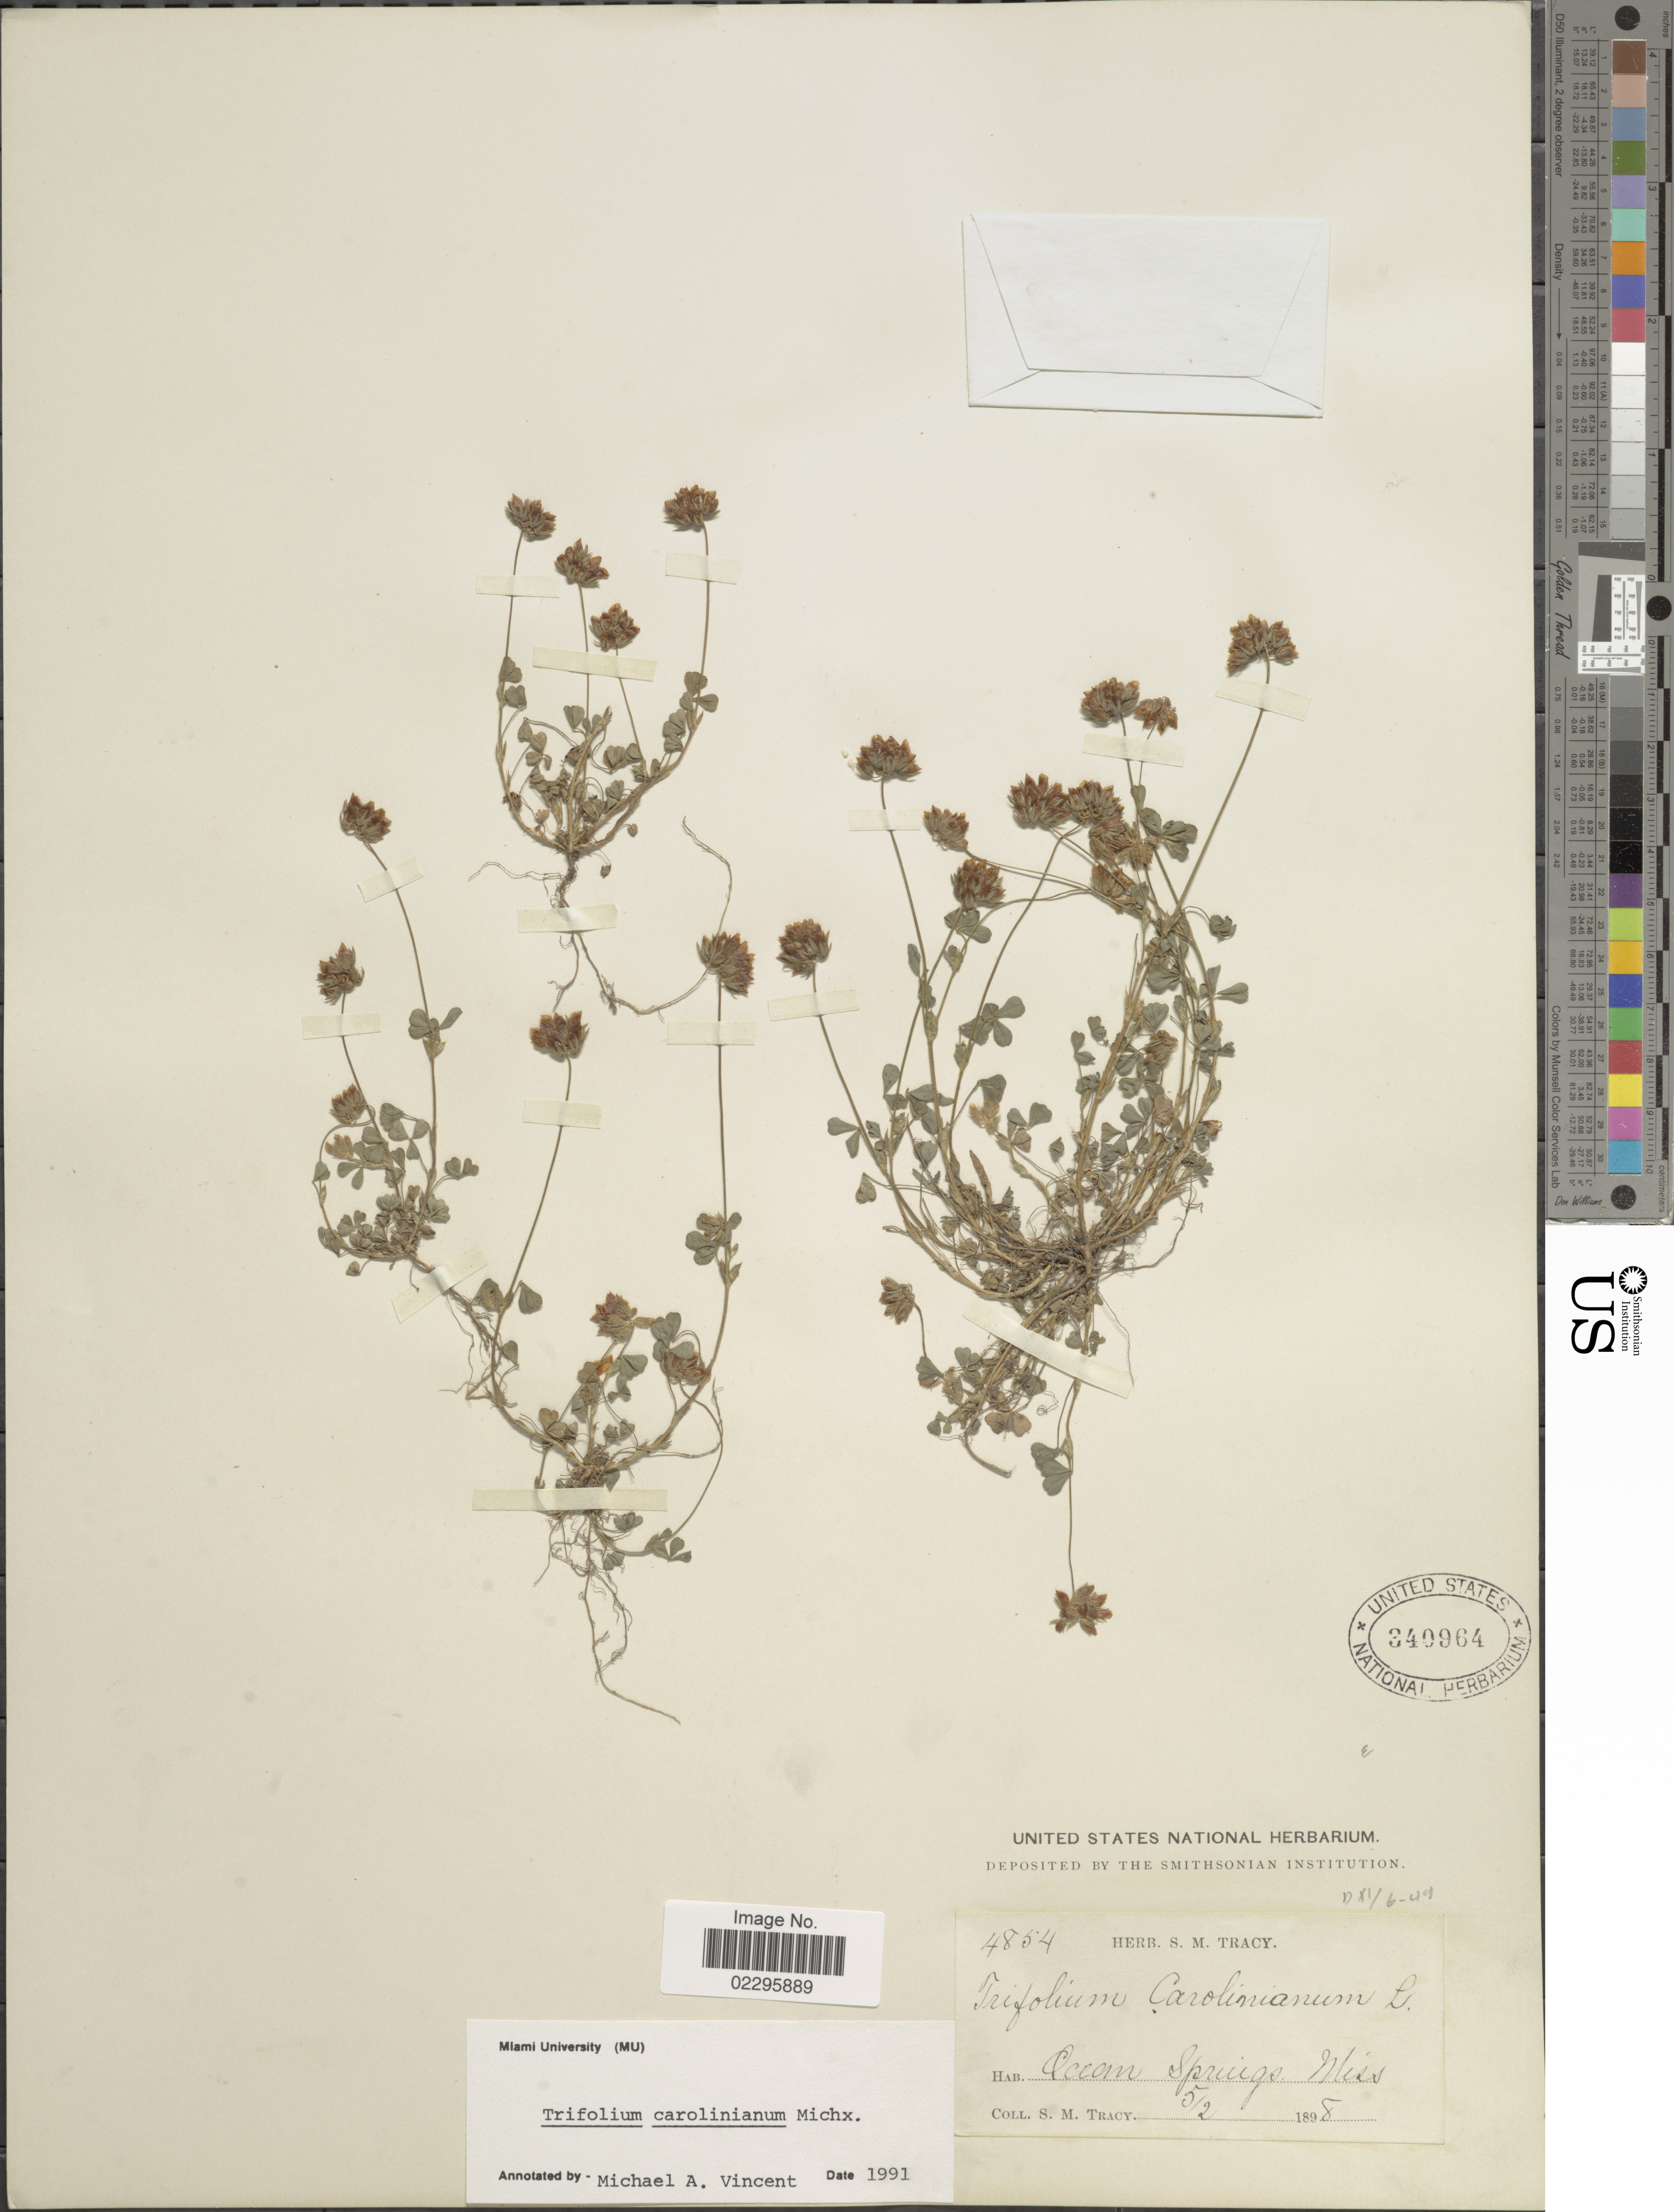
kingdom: Plantae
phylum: Tracheophyta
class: Magnoliopsida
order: Fabales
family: Fabaceae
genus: Trifolium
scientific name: Trifolium carolinianum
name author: Michx.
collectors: S. M. Tracy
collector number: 4854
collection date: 1898-02-05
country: United States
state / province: Mississippi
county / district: Jackson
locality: Ocean Springs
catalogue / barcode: US 340964